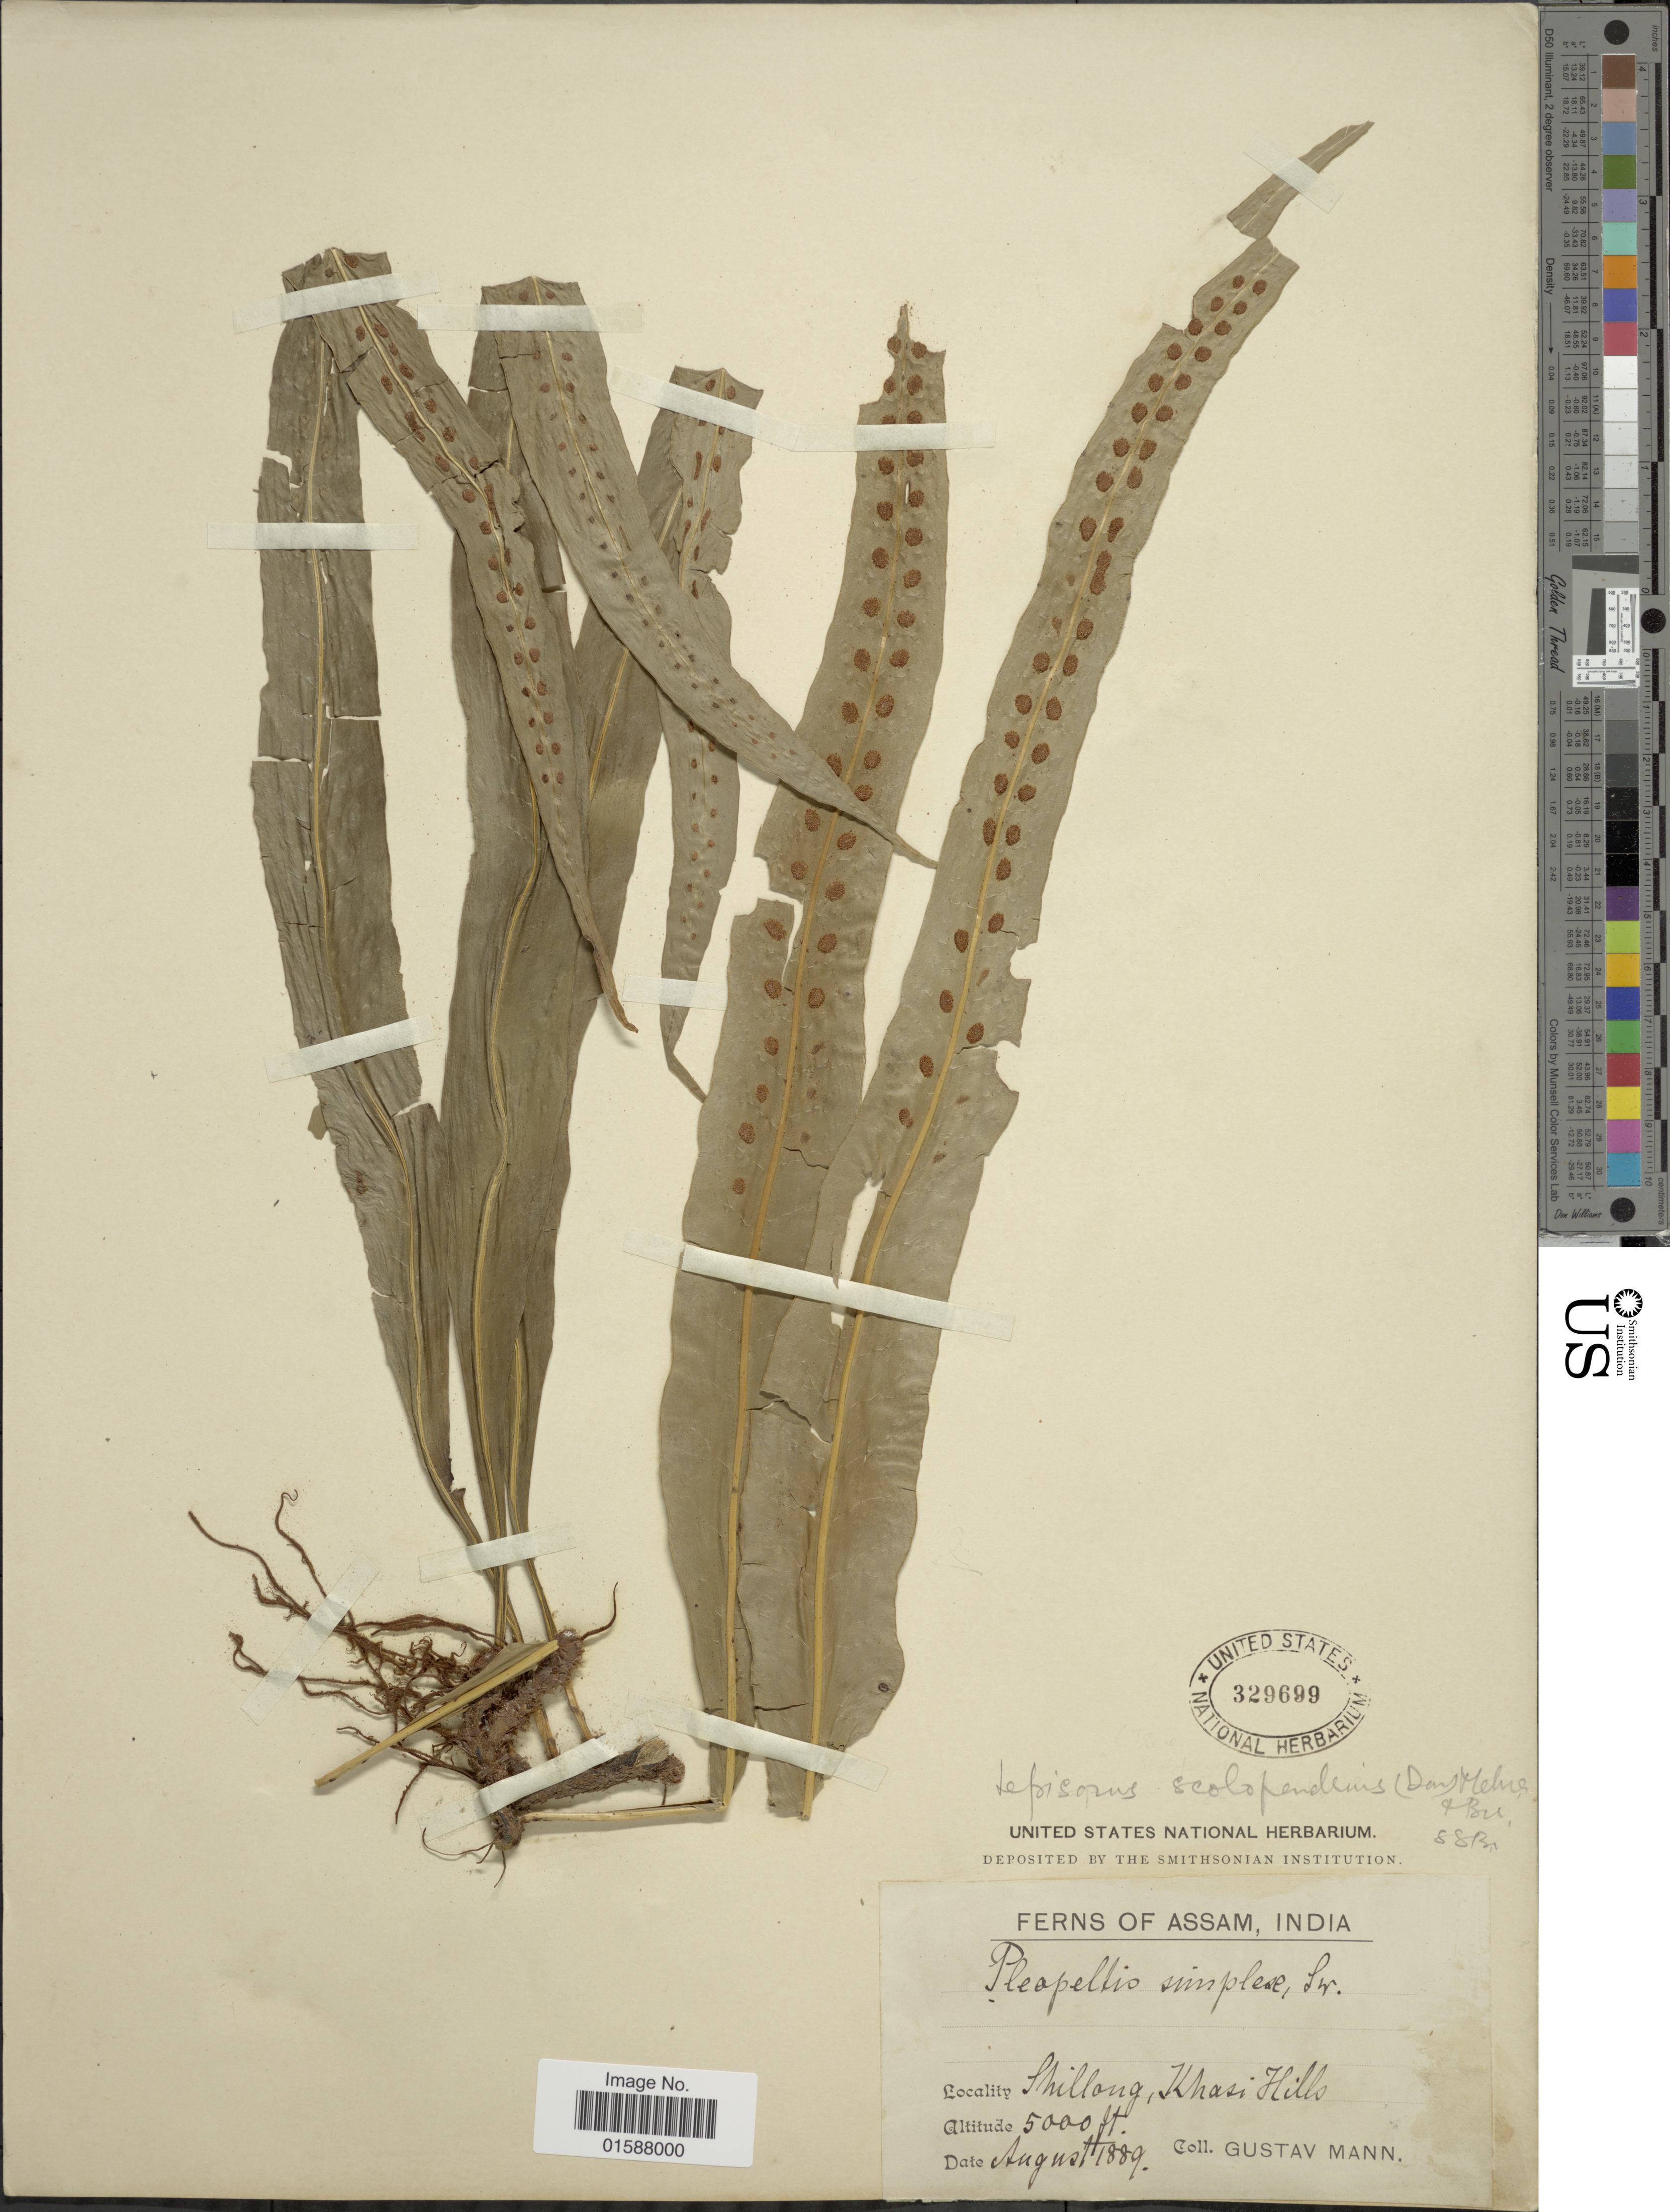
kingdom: Plantae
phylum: Tracheophyta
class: Polypodiopsida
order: Polypodiales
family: Polypodiaceae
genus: Lepisorus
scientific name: Lepisorus scolopendrium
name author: (Buch.-Ham. ex D. Don) Mehra & Bir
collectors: G. Mann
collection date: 1889-08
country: India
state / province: Meghalaya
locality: Shillong, Khasi Hills. Assam.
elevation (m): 1524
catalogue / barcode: US 3290699